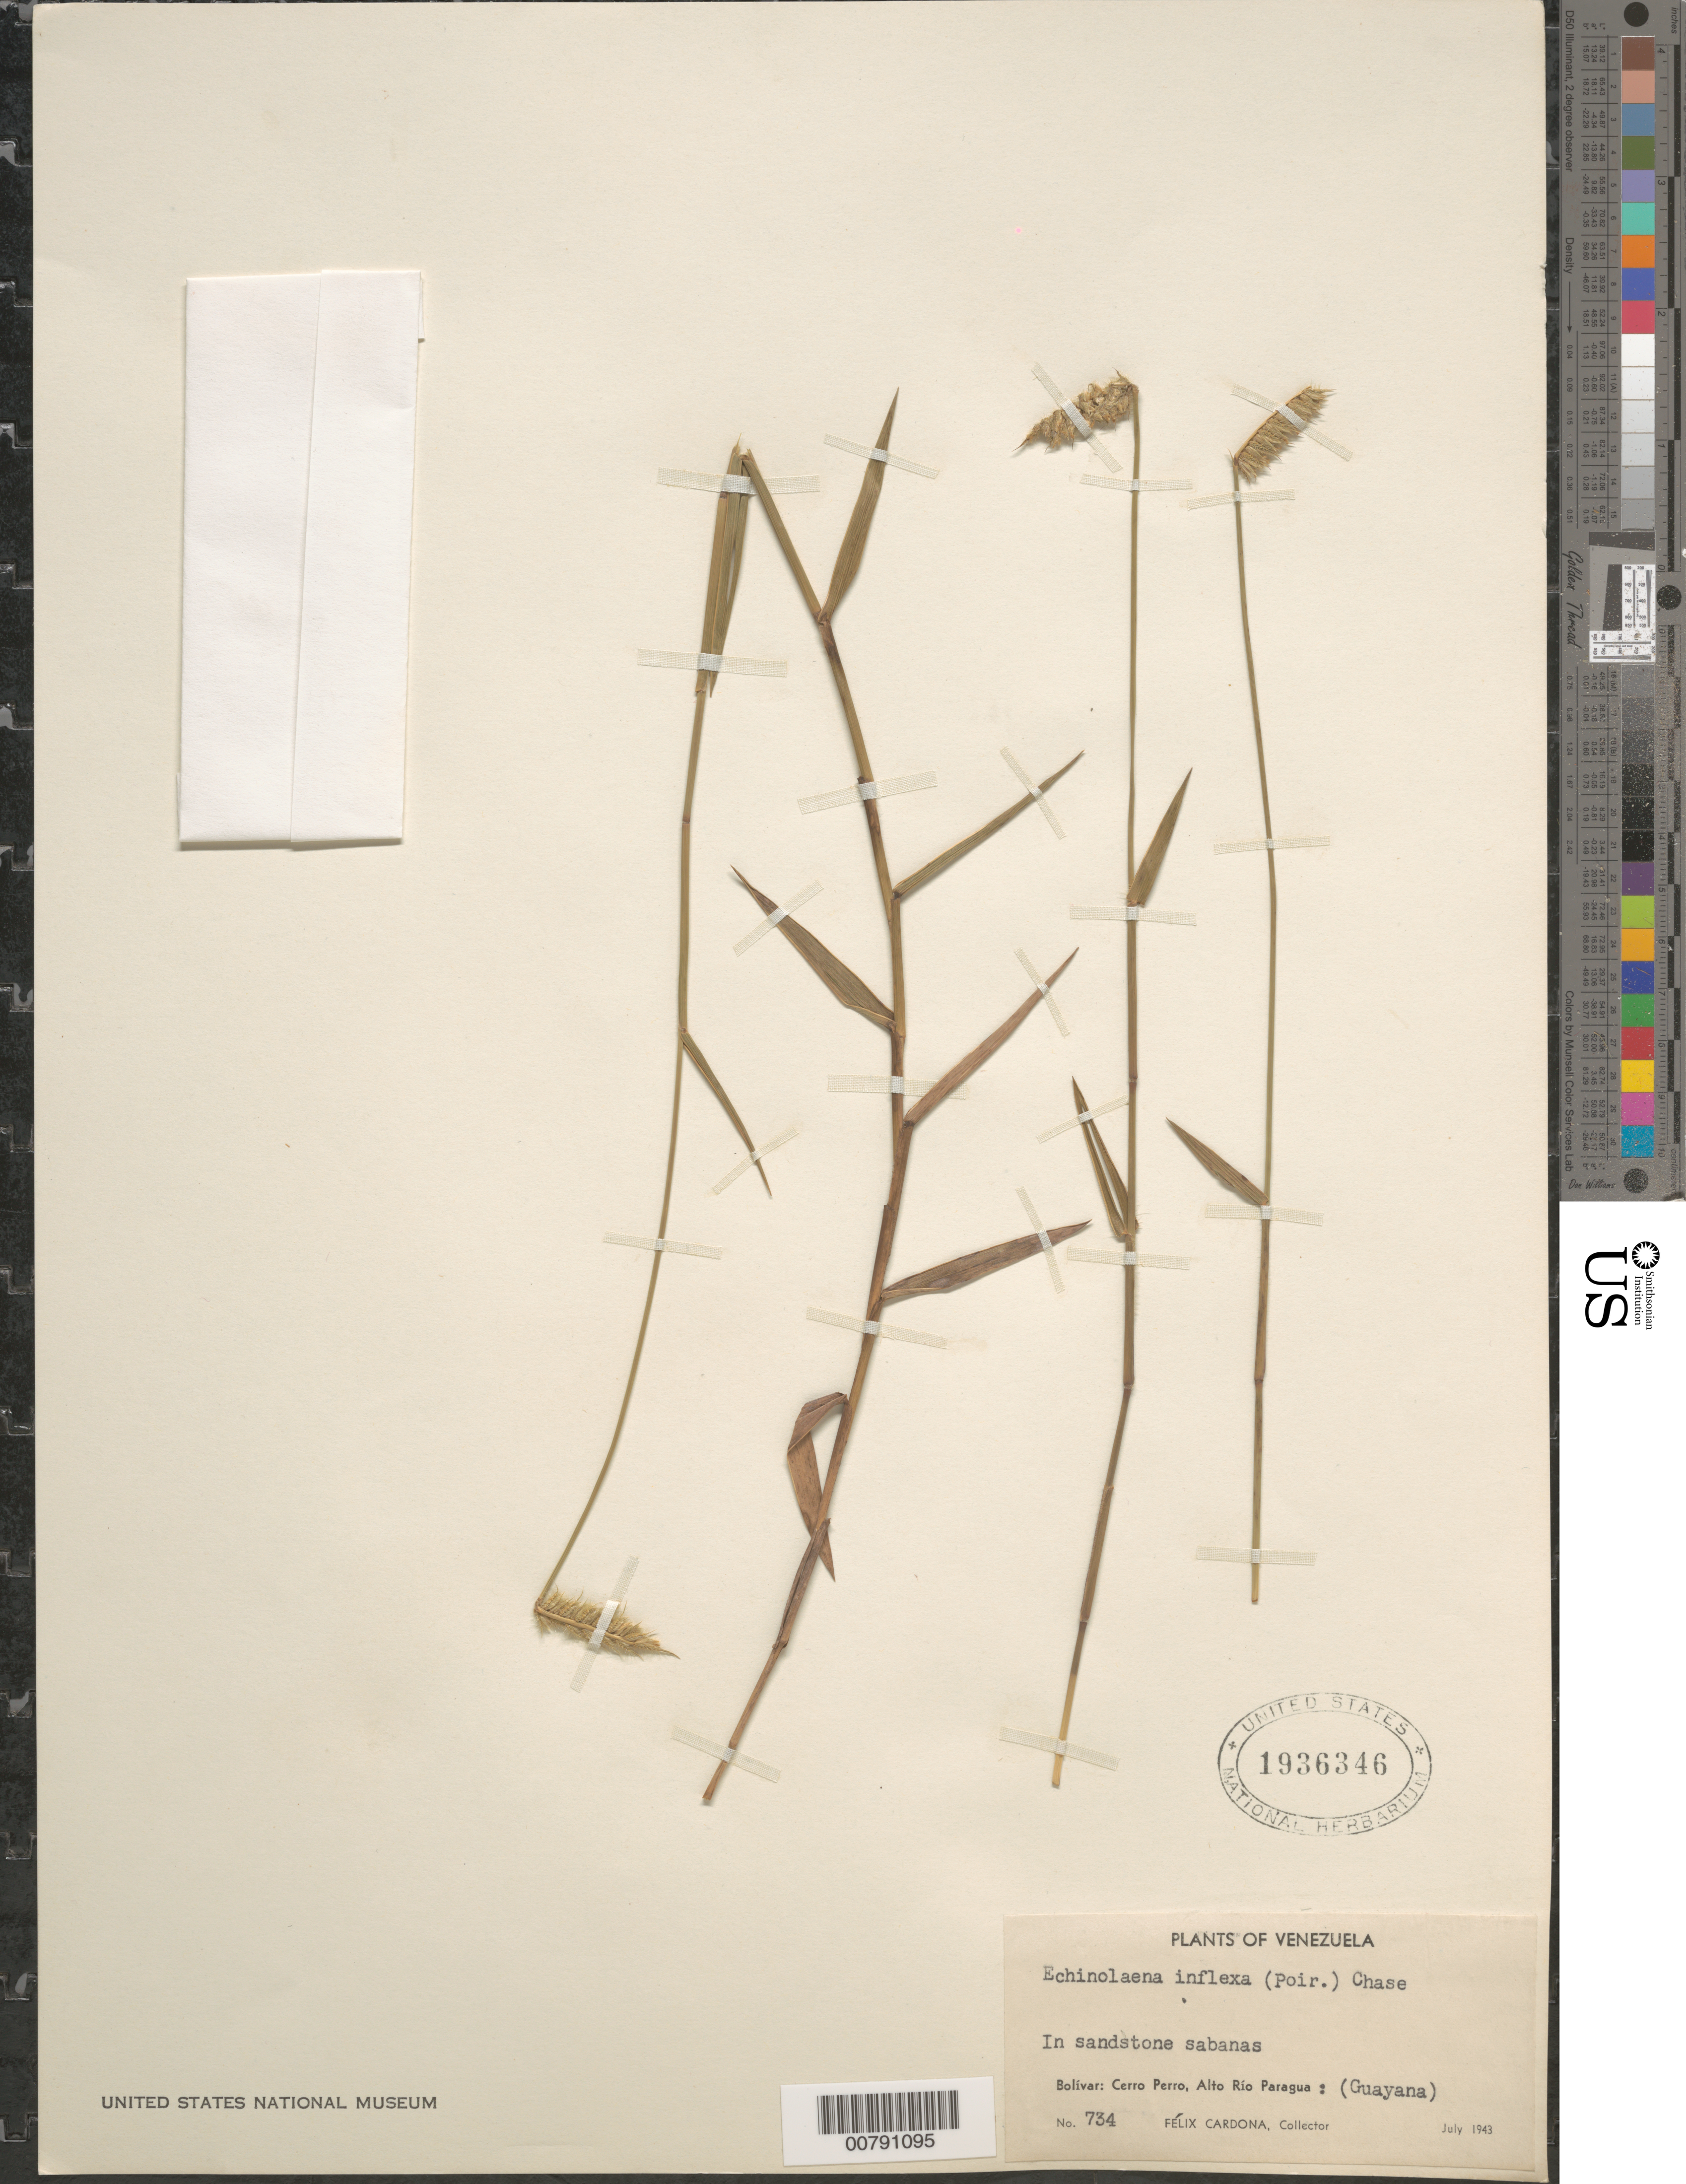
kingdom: Plantae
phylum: Tracheophyta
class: Liliopsida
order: Poales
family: Poaceae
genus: Echinolaena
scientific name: Echinolaena inflexa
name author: (Poir.) Chase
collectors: F. Cardona Puig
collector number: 734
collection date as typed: Jul-43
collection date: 1943-07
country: Venezuela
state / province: Bolívar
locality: Alto Río Paragua, Cerro Perro (Guayana)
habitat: Sandstone savanna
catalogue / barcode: US 1936346